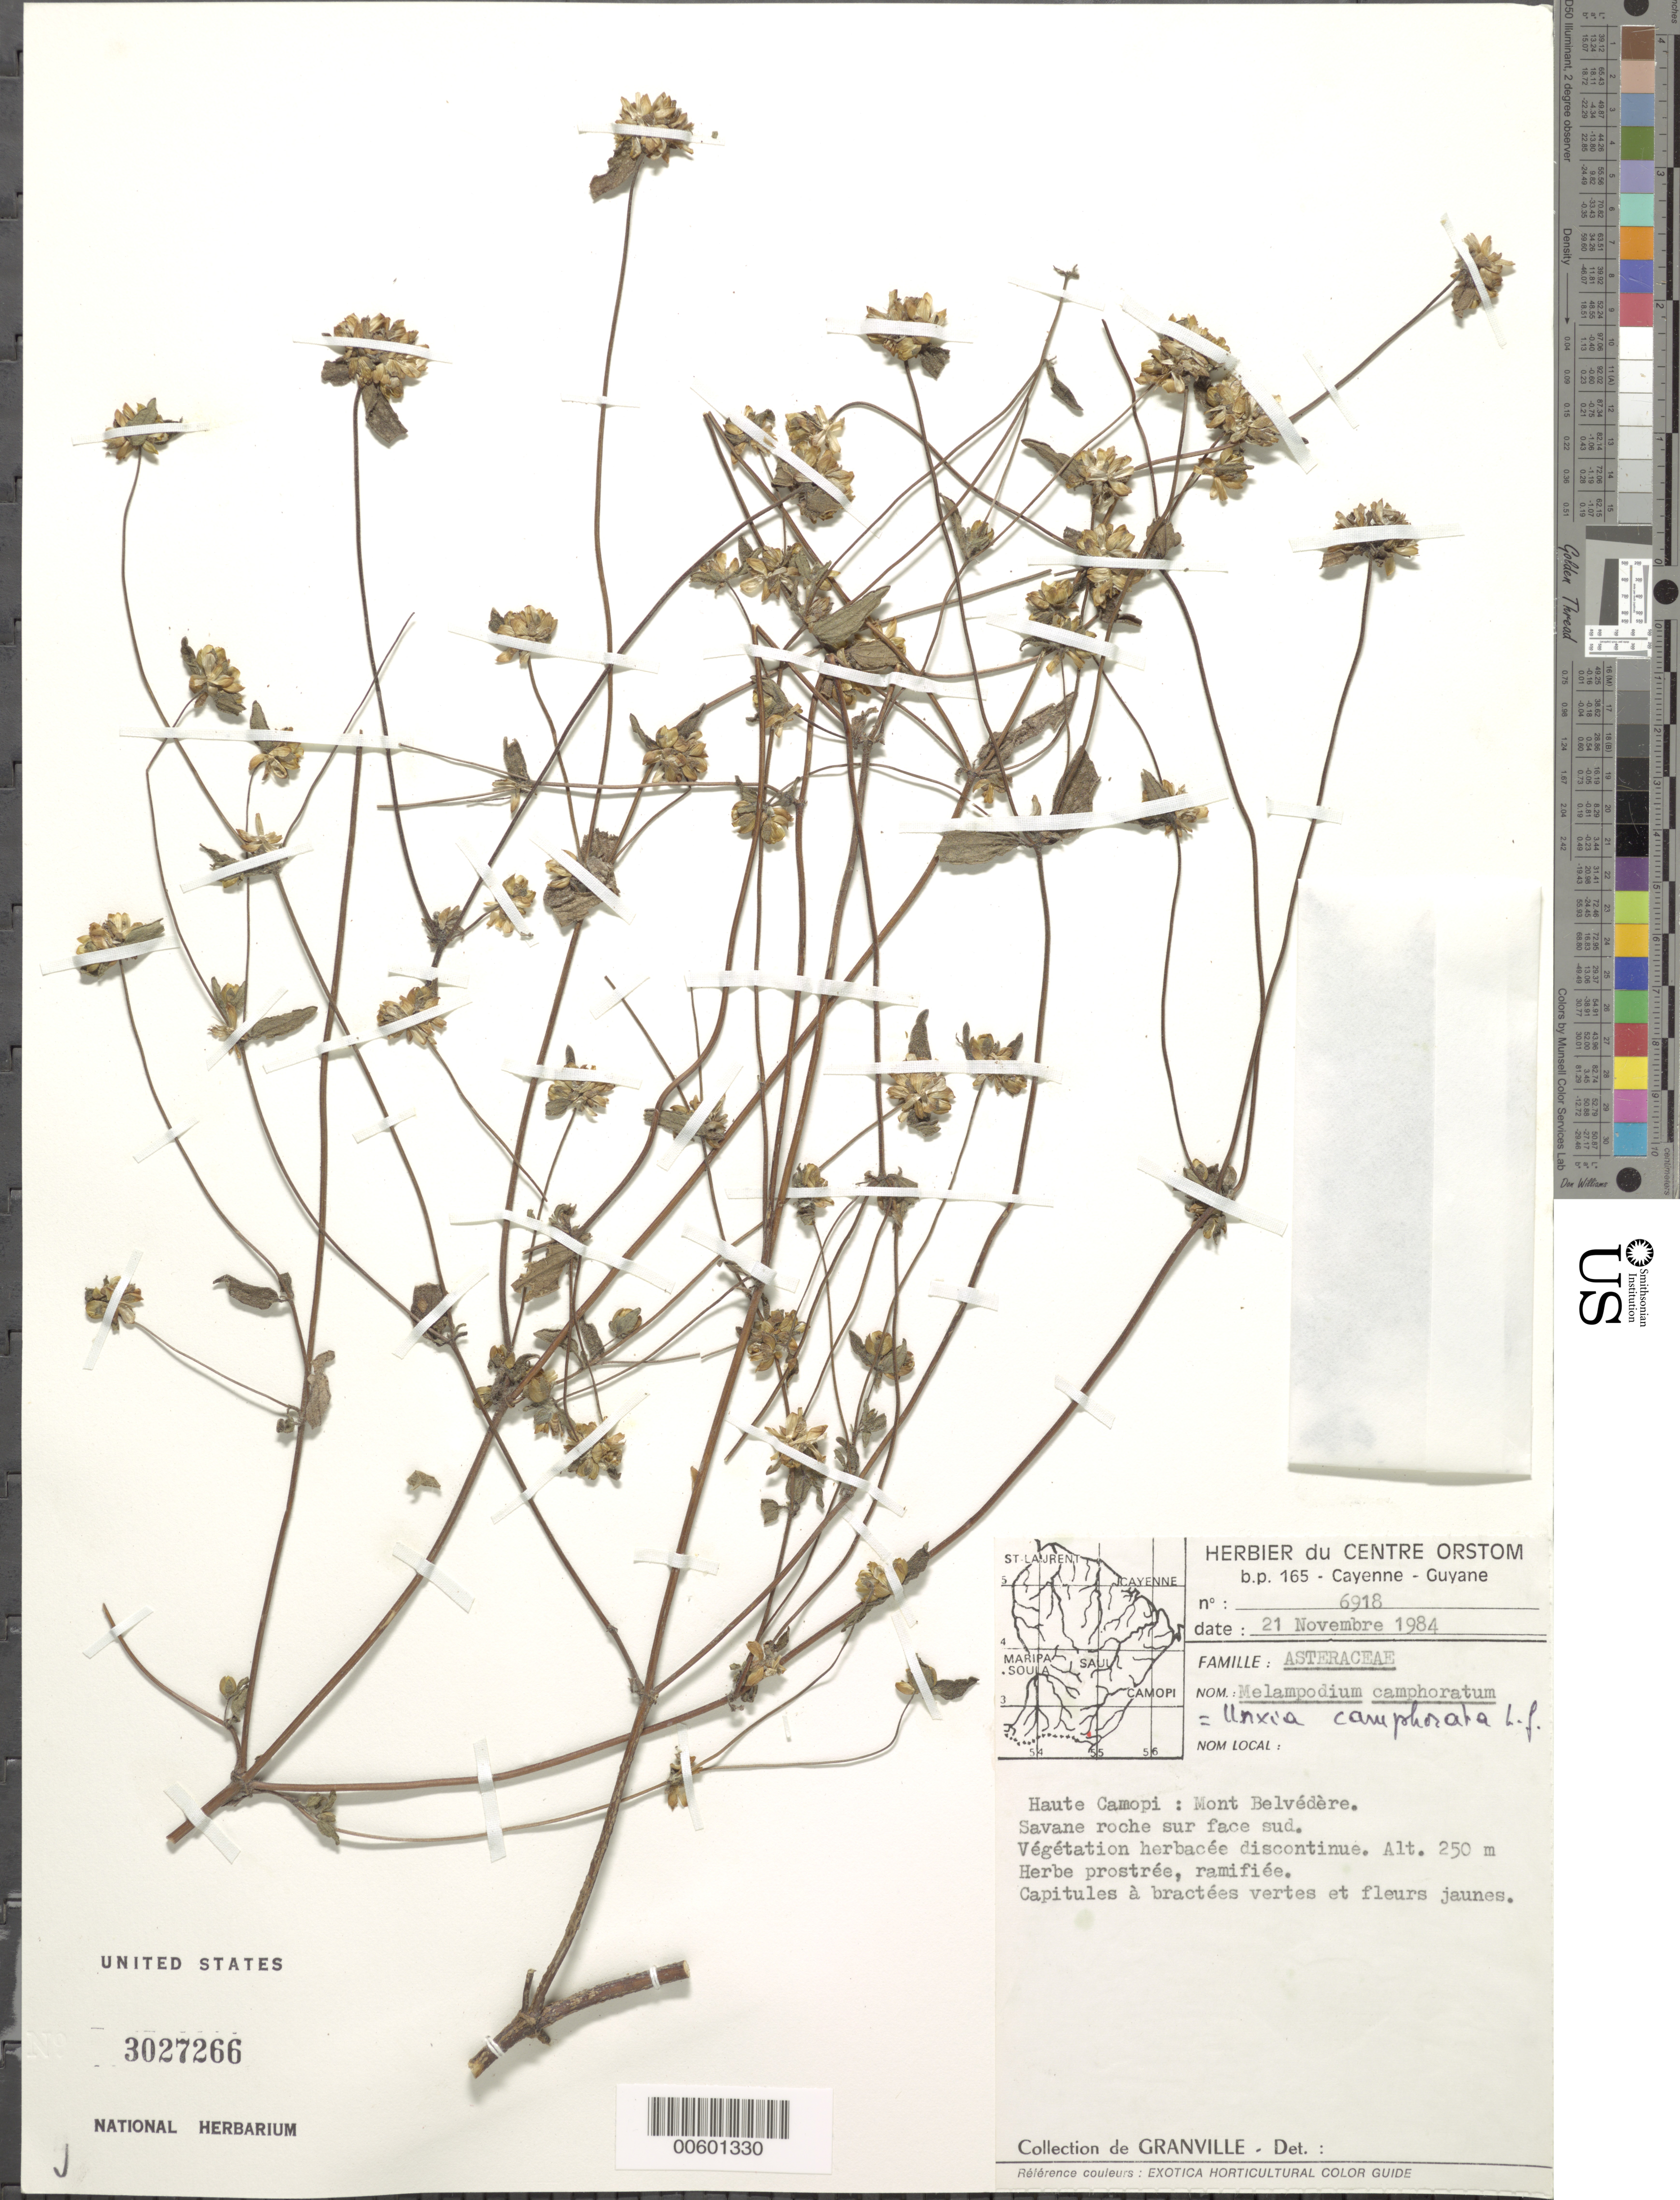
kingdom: Plantae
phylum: Tracheophyta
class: Magnoliopsida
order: Asterales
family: Asteraceae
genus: Unxia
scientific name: Unxia camphorata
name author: L. f.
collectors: J.-J. de Granville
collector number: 6918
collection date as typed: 21-Nov-84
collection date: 1984-11-21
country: French Guiana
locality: Mont Belvédère, haute Camopi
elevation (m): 250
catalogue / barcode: US 3027266